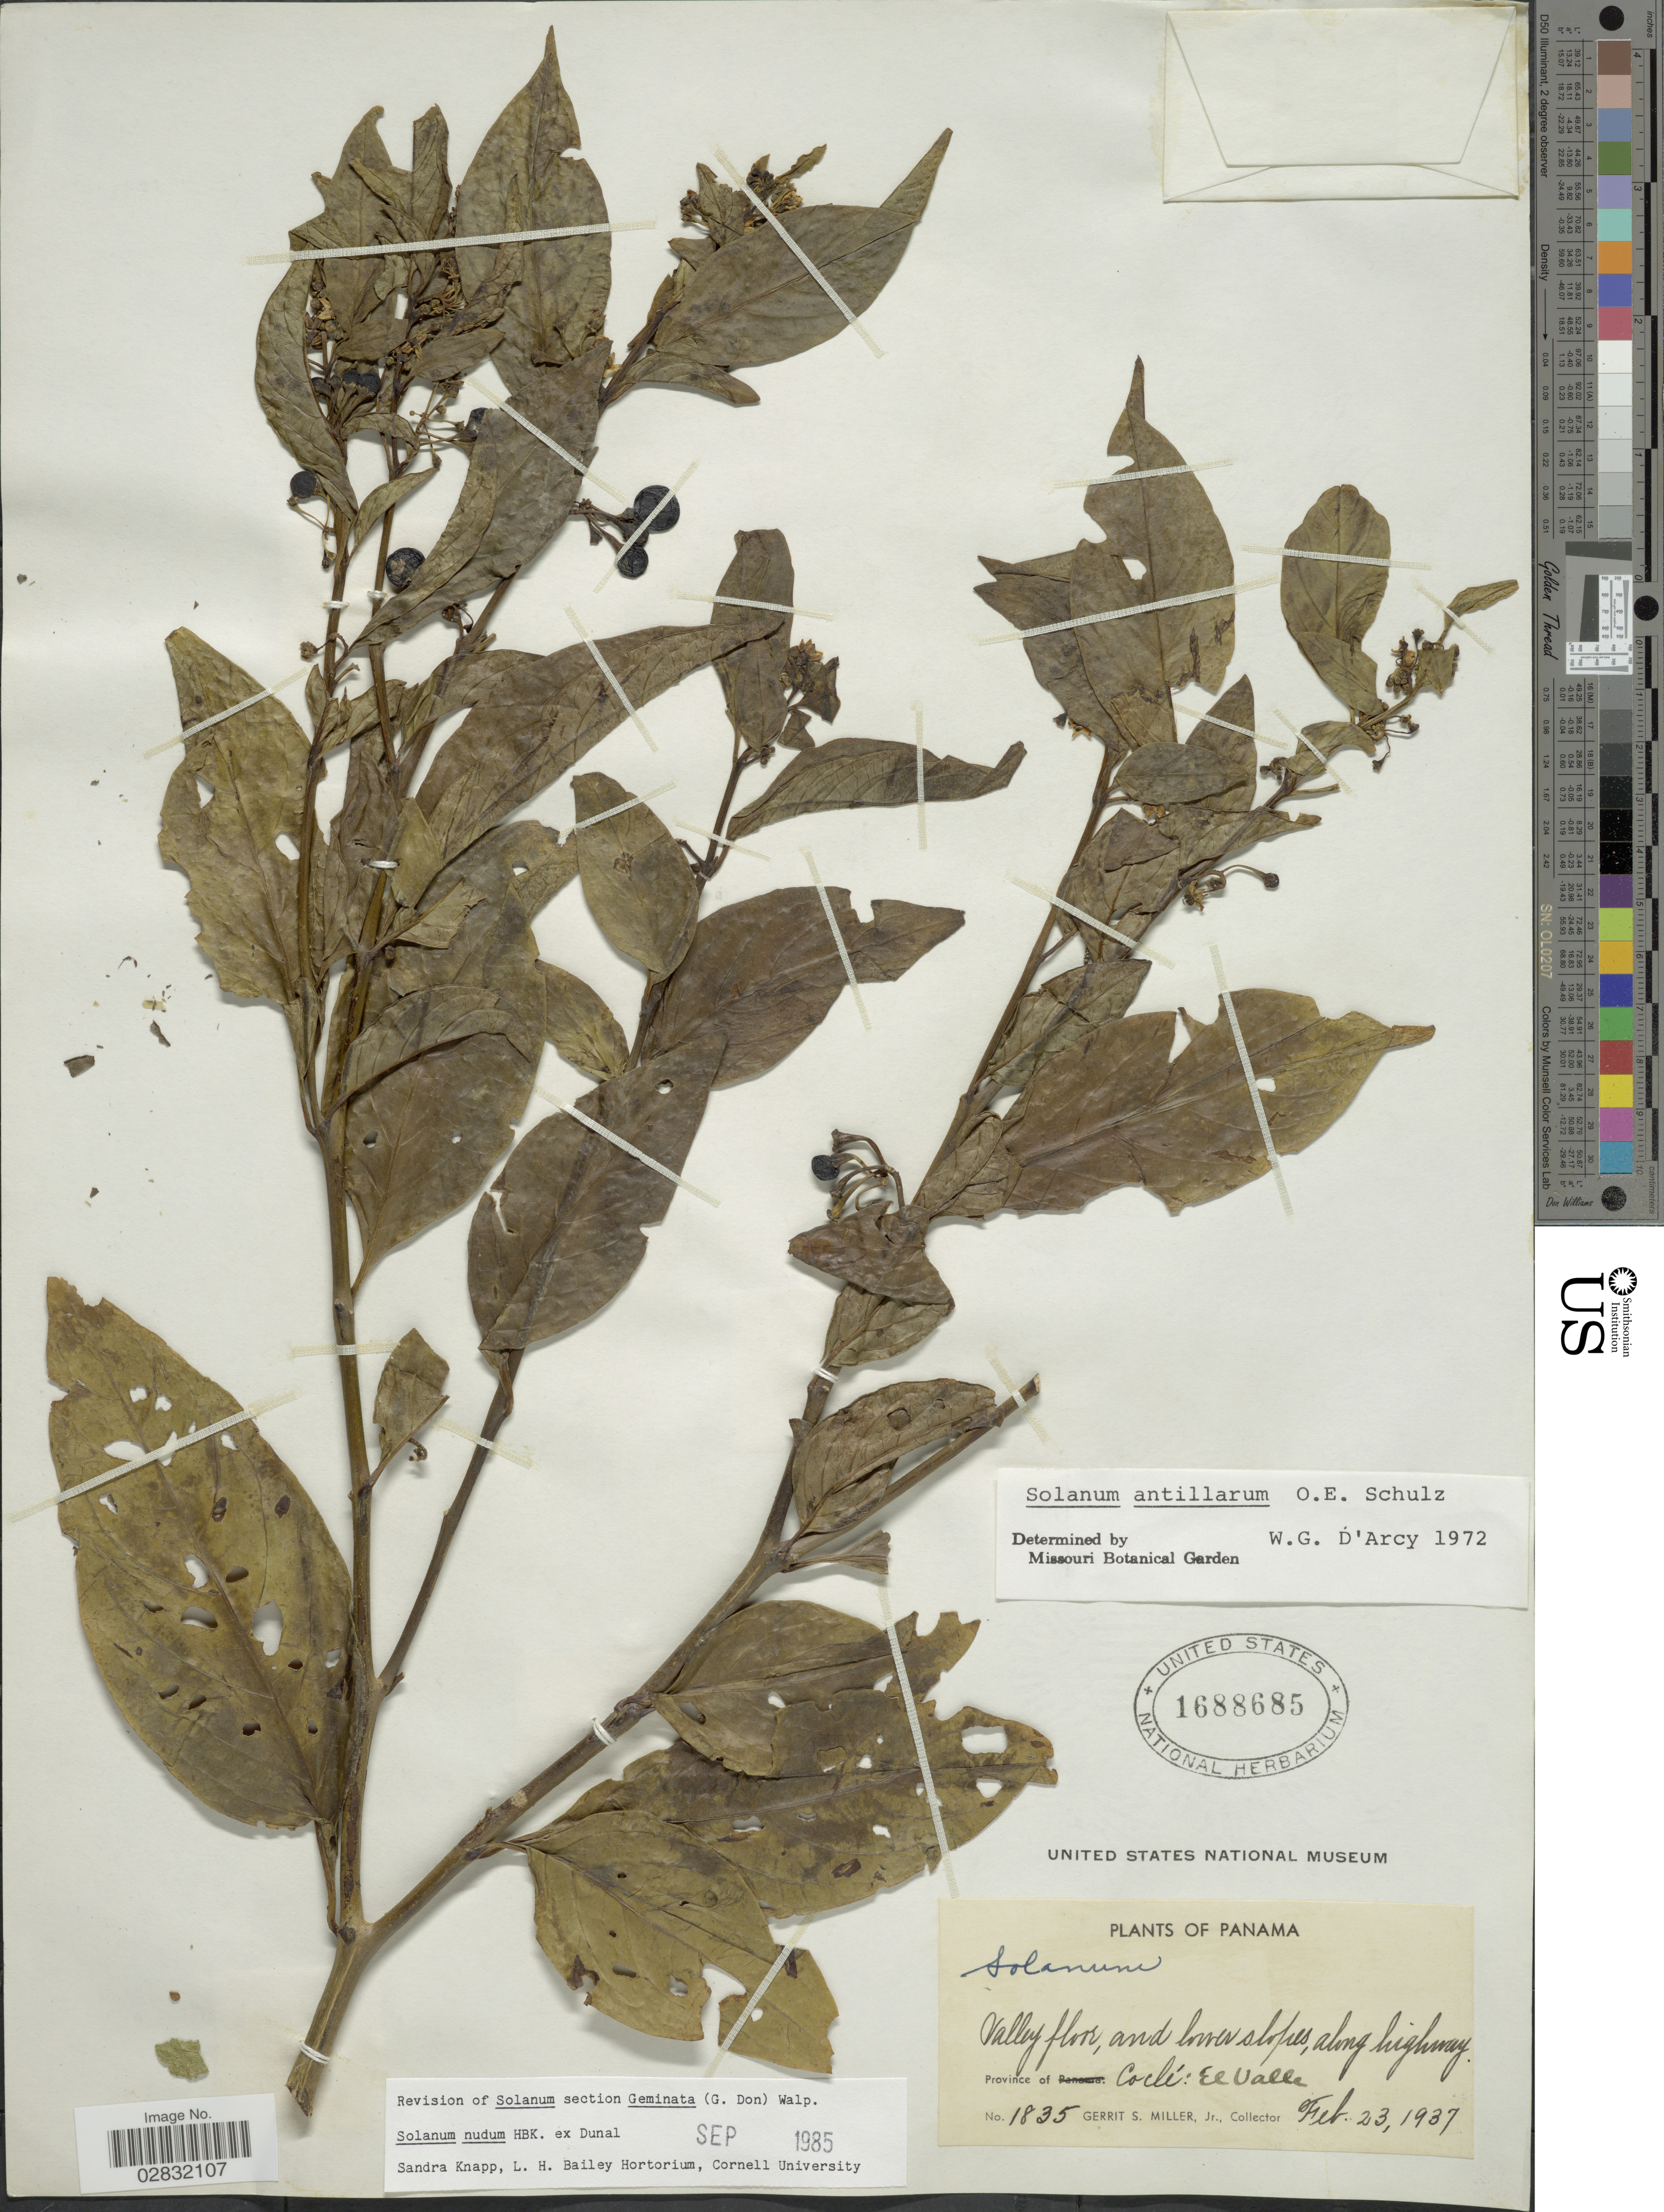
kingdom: Plantae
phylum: Tracheophyta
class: Magnoliopsida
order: Solanales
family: Solanaceae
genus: Solanum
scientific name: Solanum nudum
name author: Humb. & Bonpl. ex Dunal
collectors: G. S. Miller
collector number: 1835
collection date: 1937-02-23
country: Panama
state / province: Coclé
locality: Valley floor, and lower slopes, along highway, Province of Coclé: El Valle.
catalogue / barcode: US 1688685